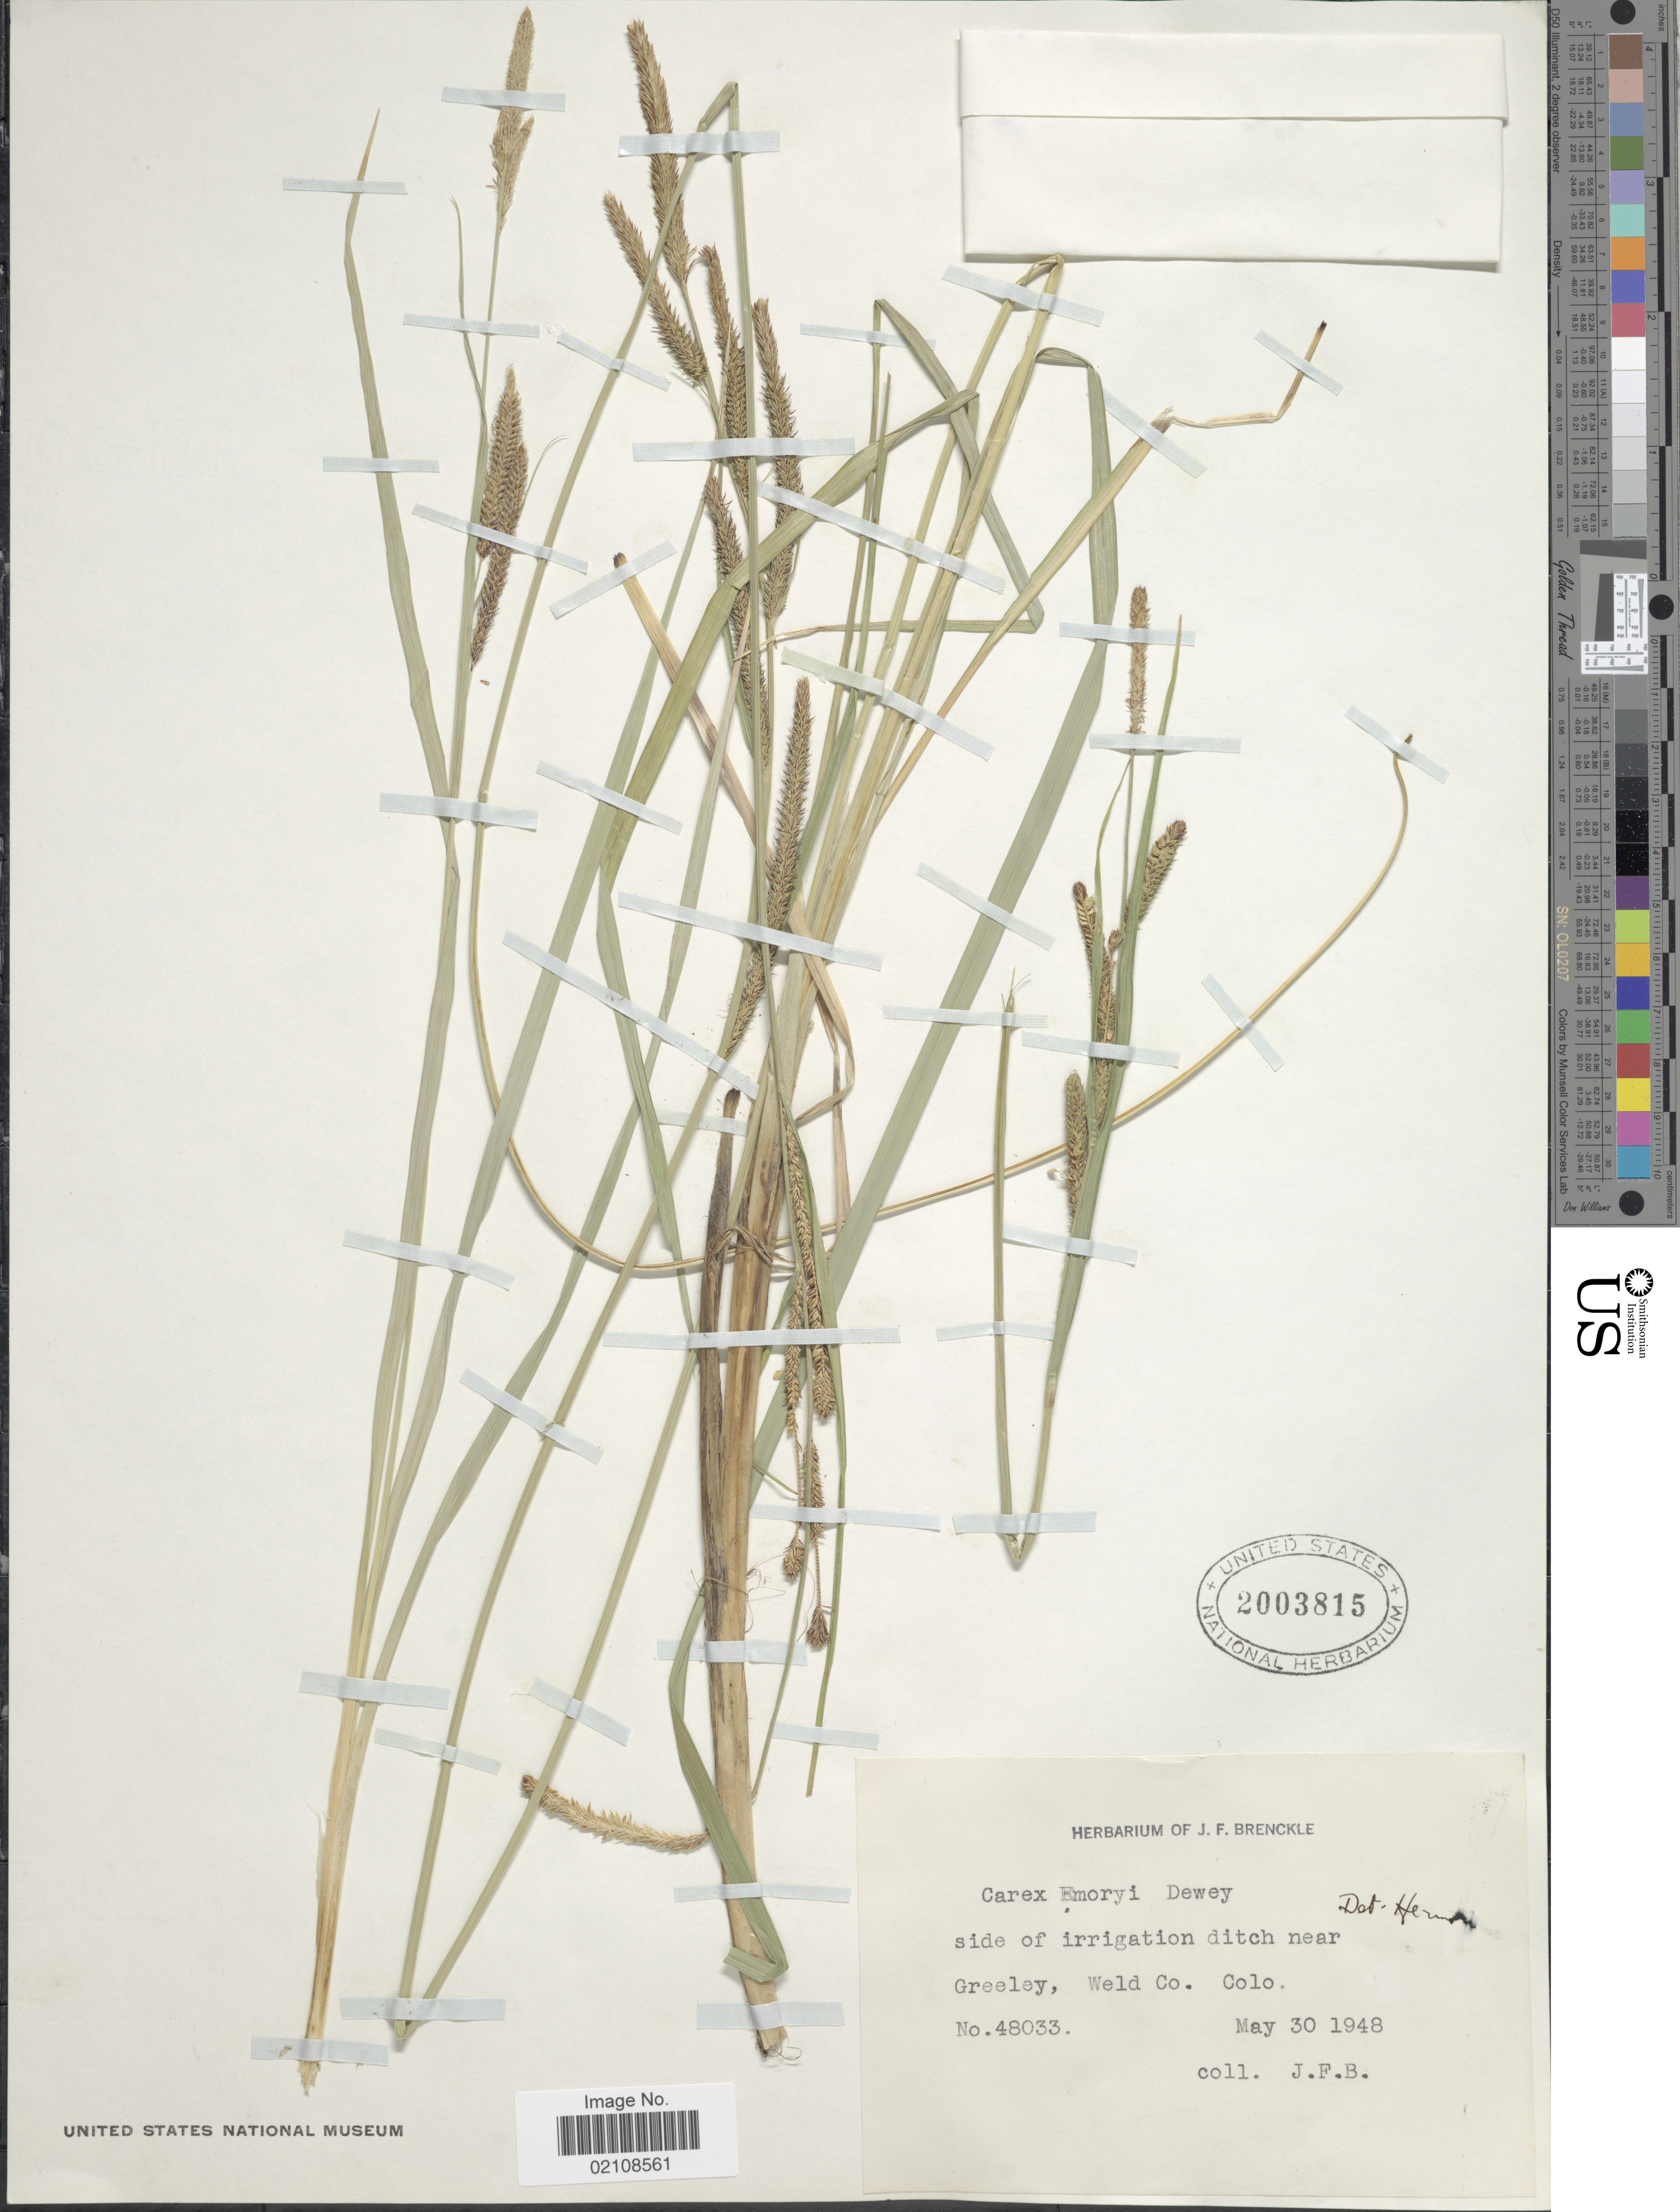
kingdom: Plantae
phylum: Tracheophyta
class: Liliopsida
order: Poales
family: Cyperaceae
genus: Carex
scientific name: Carex emoryi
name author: Dewey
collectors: J. Brenckle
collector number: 48033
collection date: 1948-05-30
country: United States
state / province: Colorado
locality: Near Greeley, Weld Co.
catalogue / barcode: US 2003815